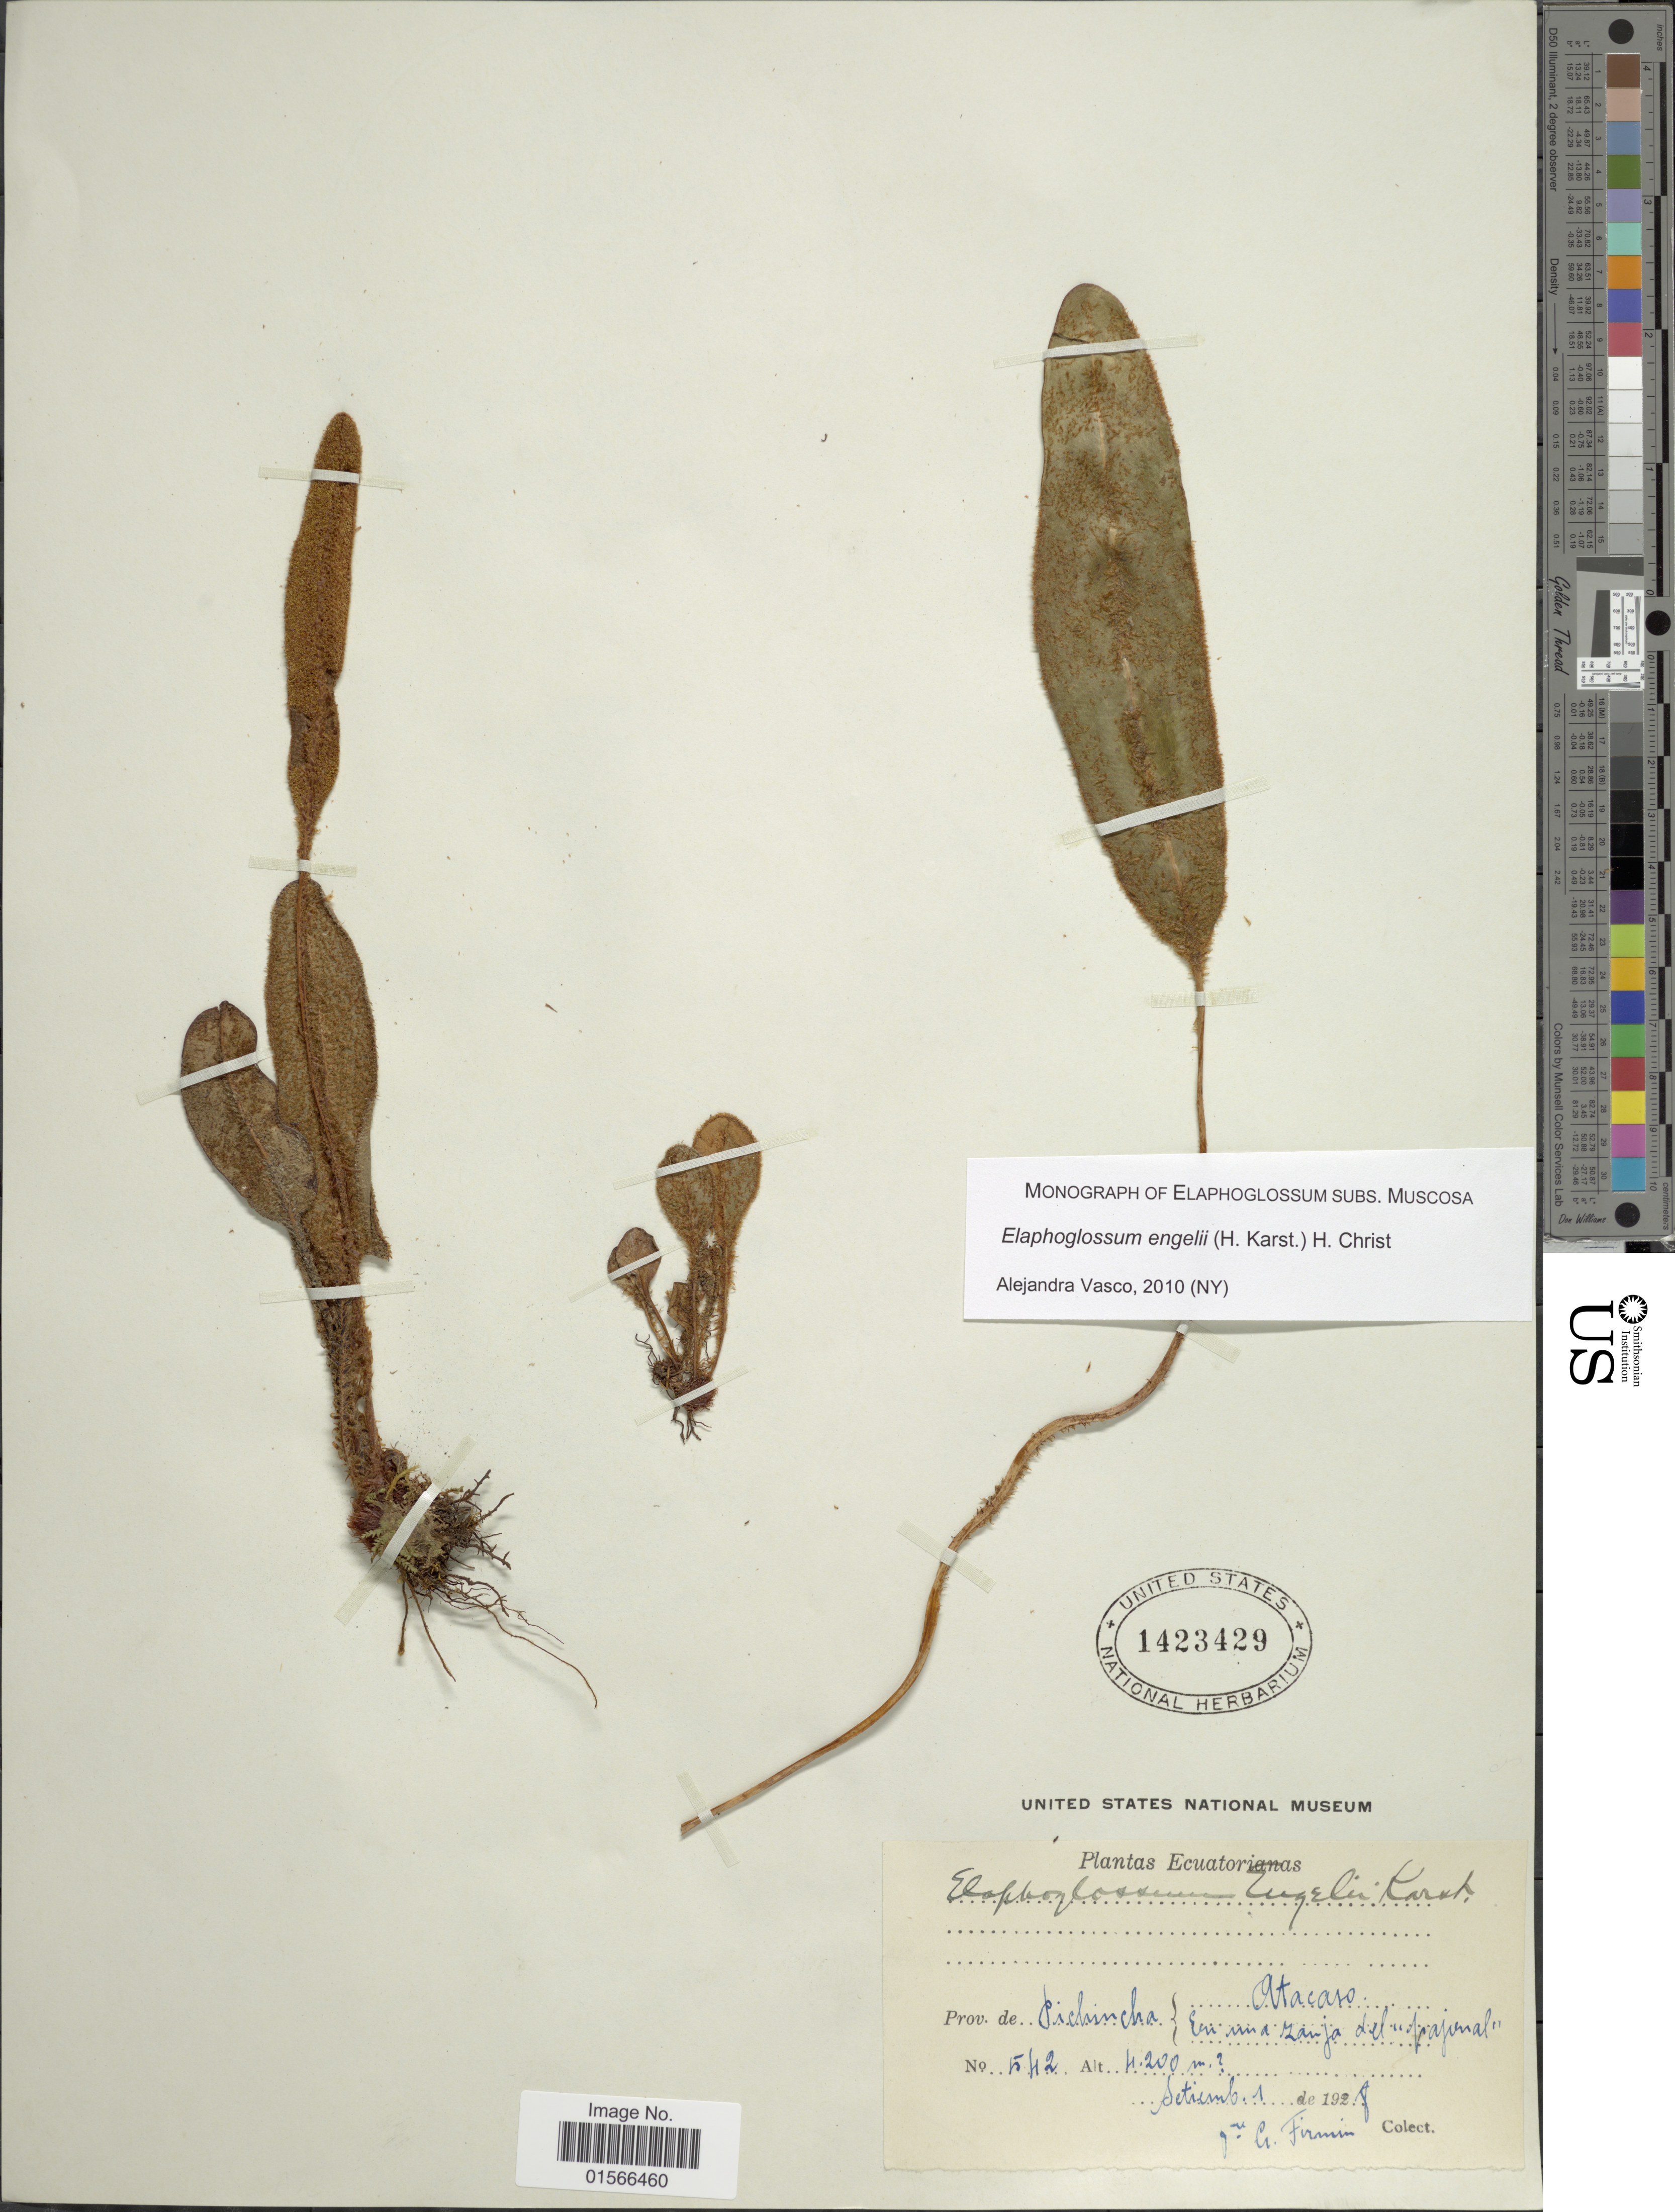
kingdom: Plantae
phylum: Tracheophyta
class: Polypodiopsida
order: Polypodiales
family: Dryopteridaceae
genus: Elaphoglossum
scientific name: Elaphoglossum engelii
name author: (H. Karst.) Christ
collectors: G. Firmin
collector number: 542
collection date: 1928-09-01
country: Ecuador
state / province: Pichincha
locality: Atacazo, En una zanja del 'pajonal'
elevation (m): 4200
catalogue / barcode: US 1423429